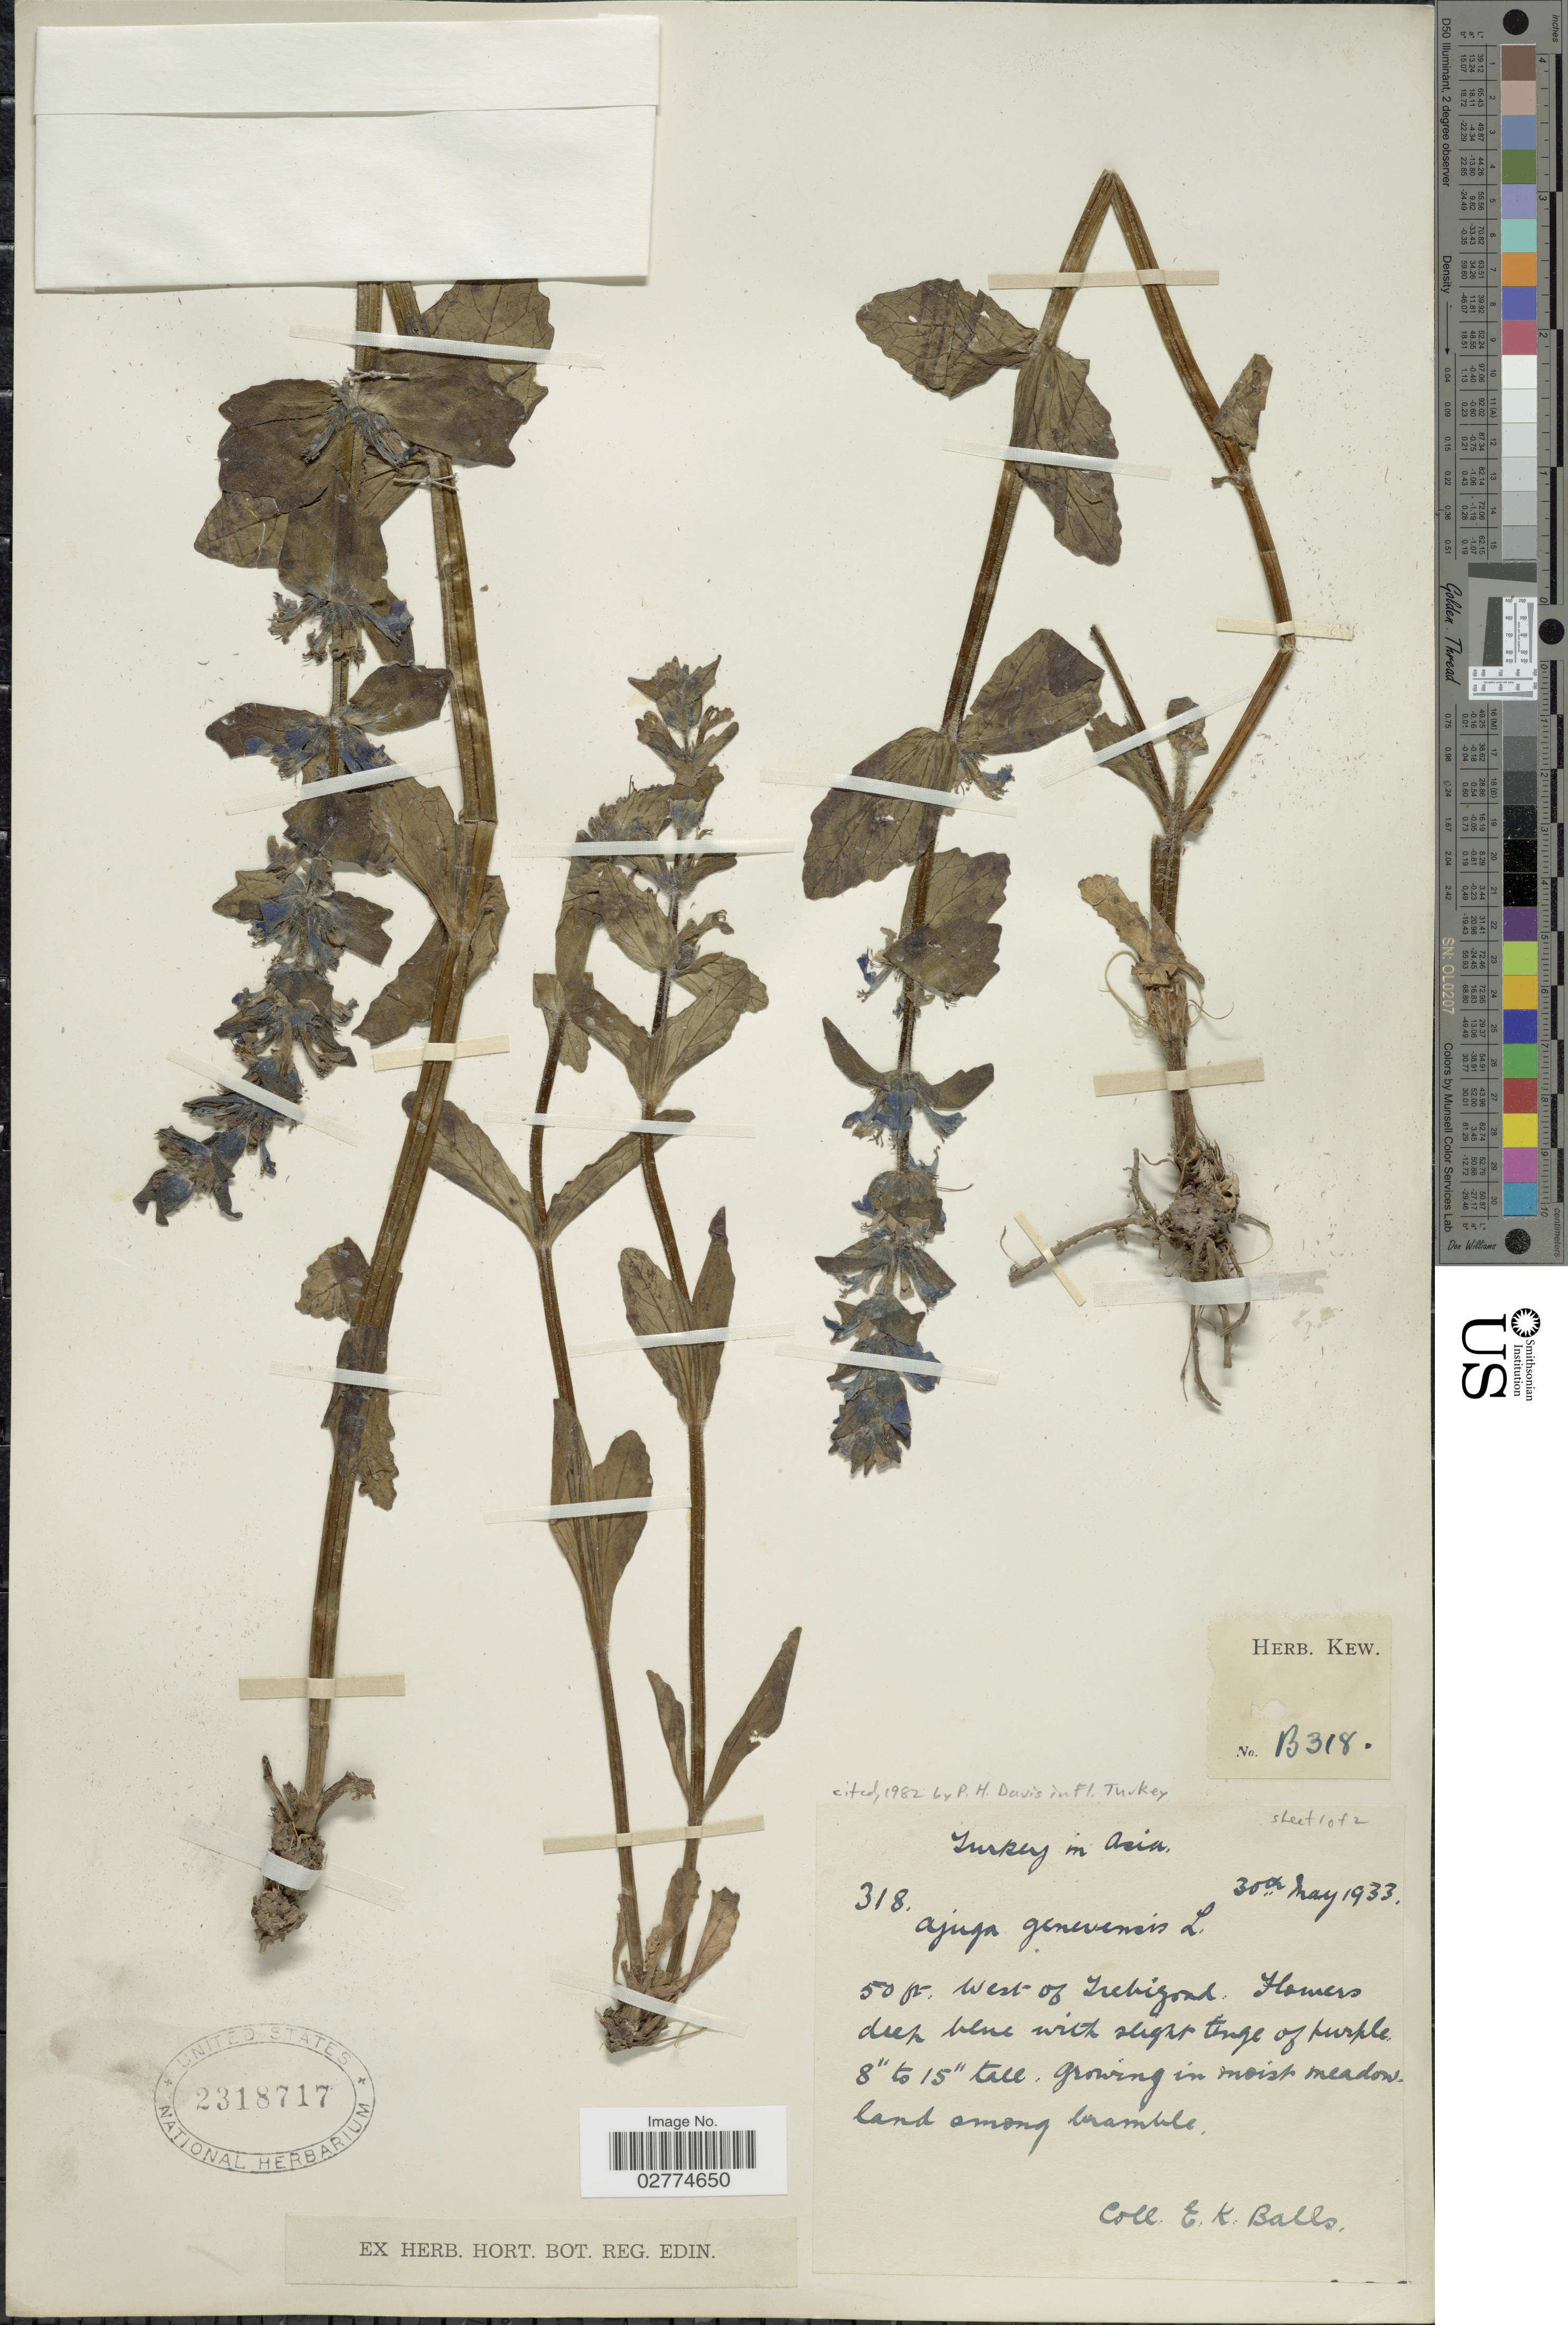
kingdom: Plantae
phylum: Tracheophyta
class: Magnoliopsida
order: Lamiales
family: Lamiaceae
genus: Ajuga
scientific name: Ajuga genevensis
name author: L.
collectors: E. K. Balls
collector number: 318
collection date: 1933-05-30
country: Turkey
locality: Turkey in Asia. West of Trebizond.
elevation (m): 15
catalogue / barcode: US 2318717